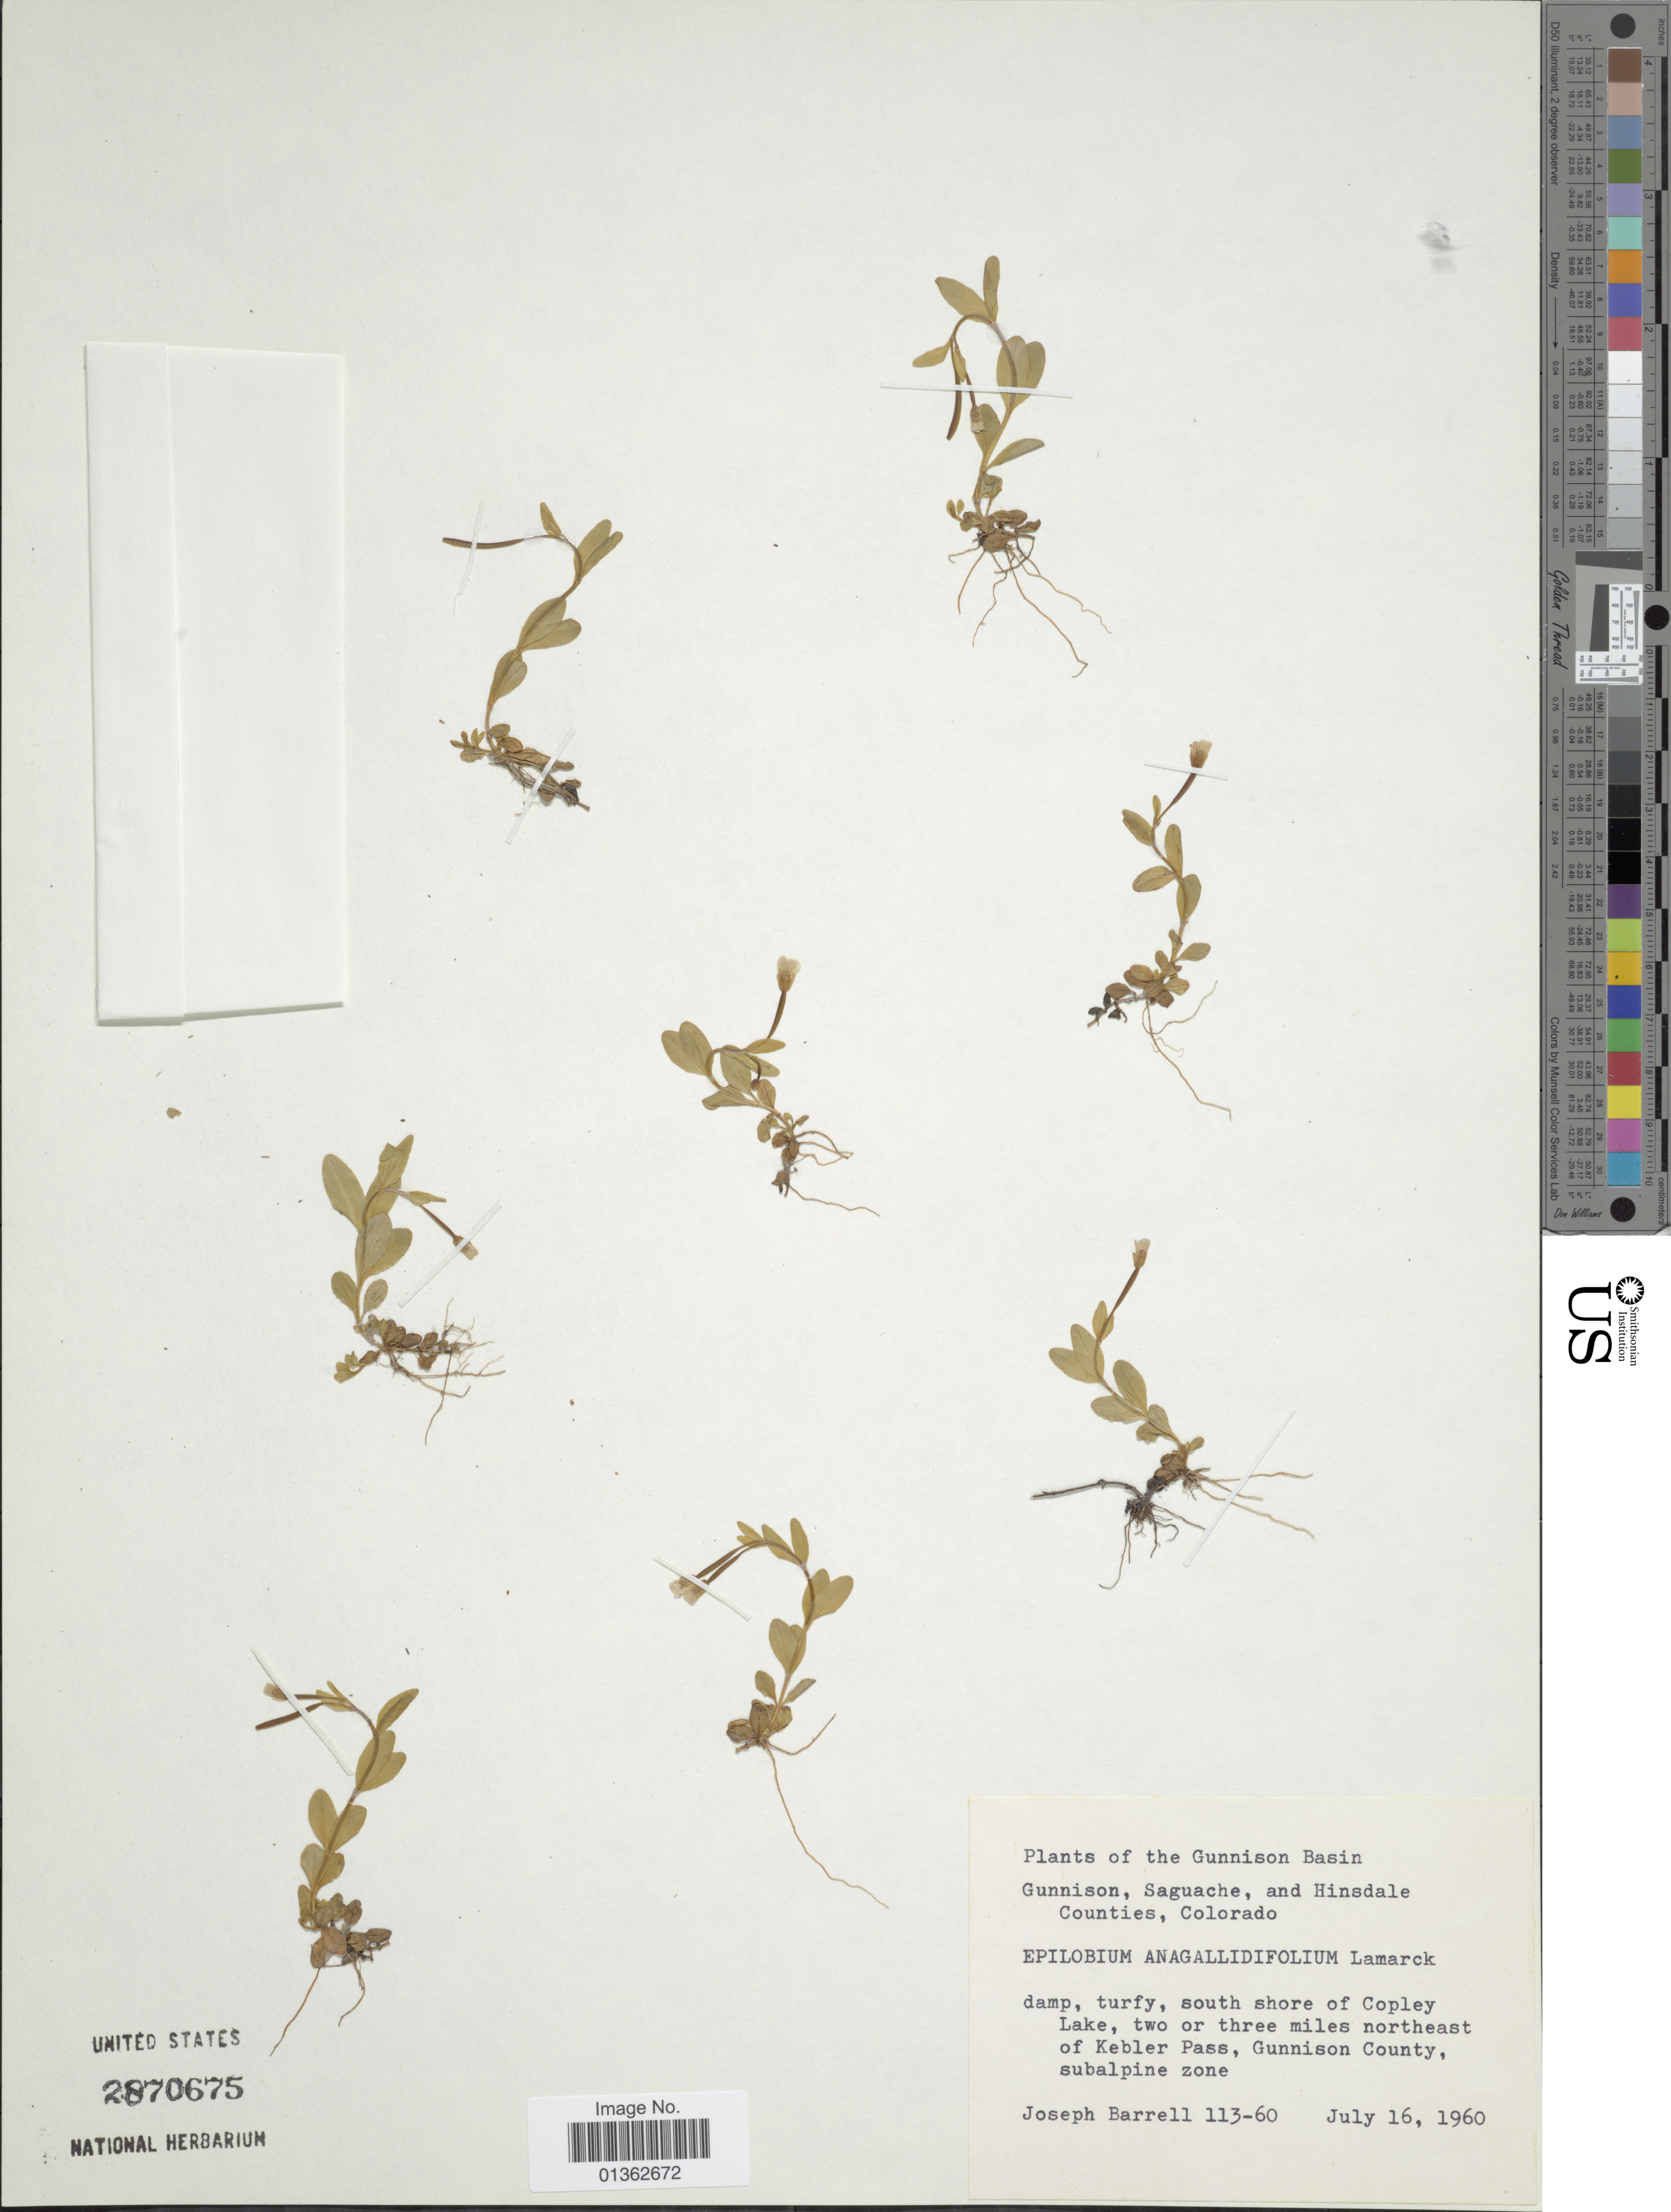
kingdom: Plantae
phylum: Tracheophyta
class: Magnoliopsida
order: Myrtales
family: Onagraceae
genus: Epilobium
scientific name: Epilobium anagallidifolium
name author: Lam.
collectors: J. Barrell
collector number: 113-60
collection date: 1960-07-16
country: United States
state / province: Colorado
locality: Gunnison, Saguache, and Hinnsdale Counties. South shore of Copley Lake, two or three miles northeast of Kebler Pass.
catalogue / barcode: US 2870675